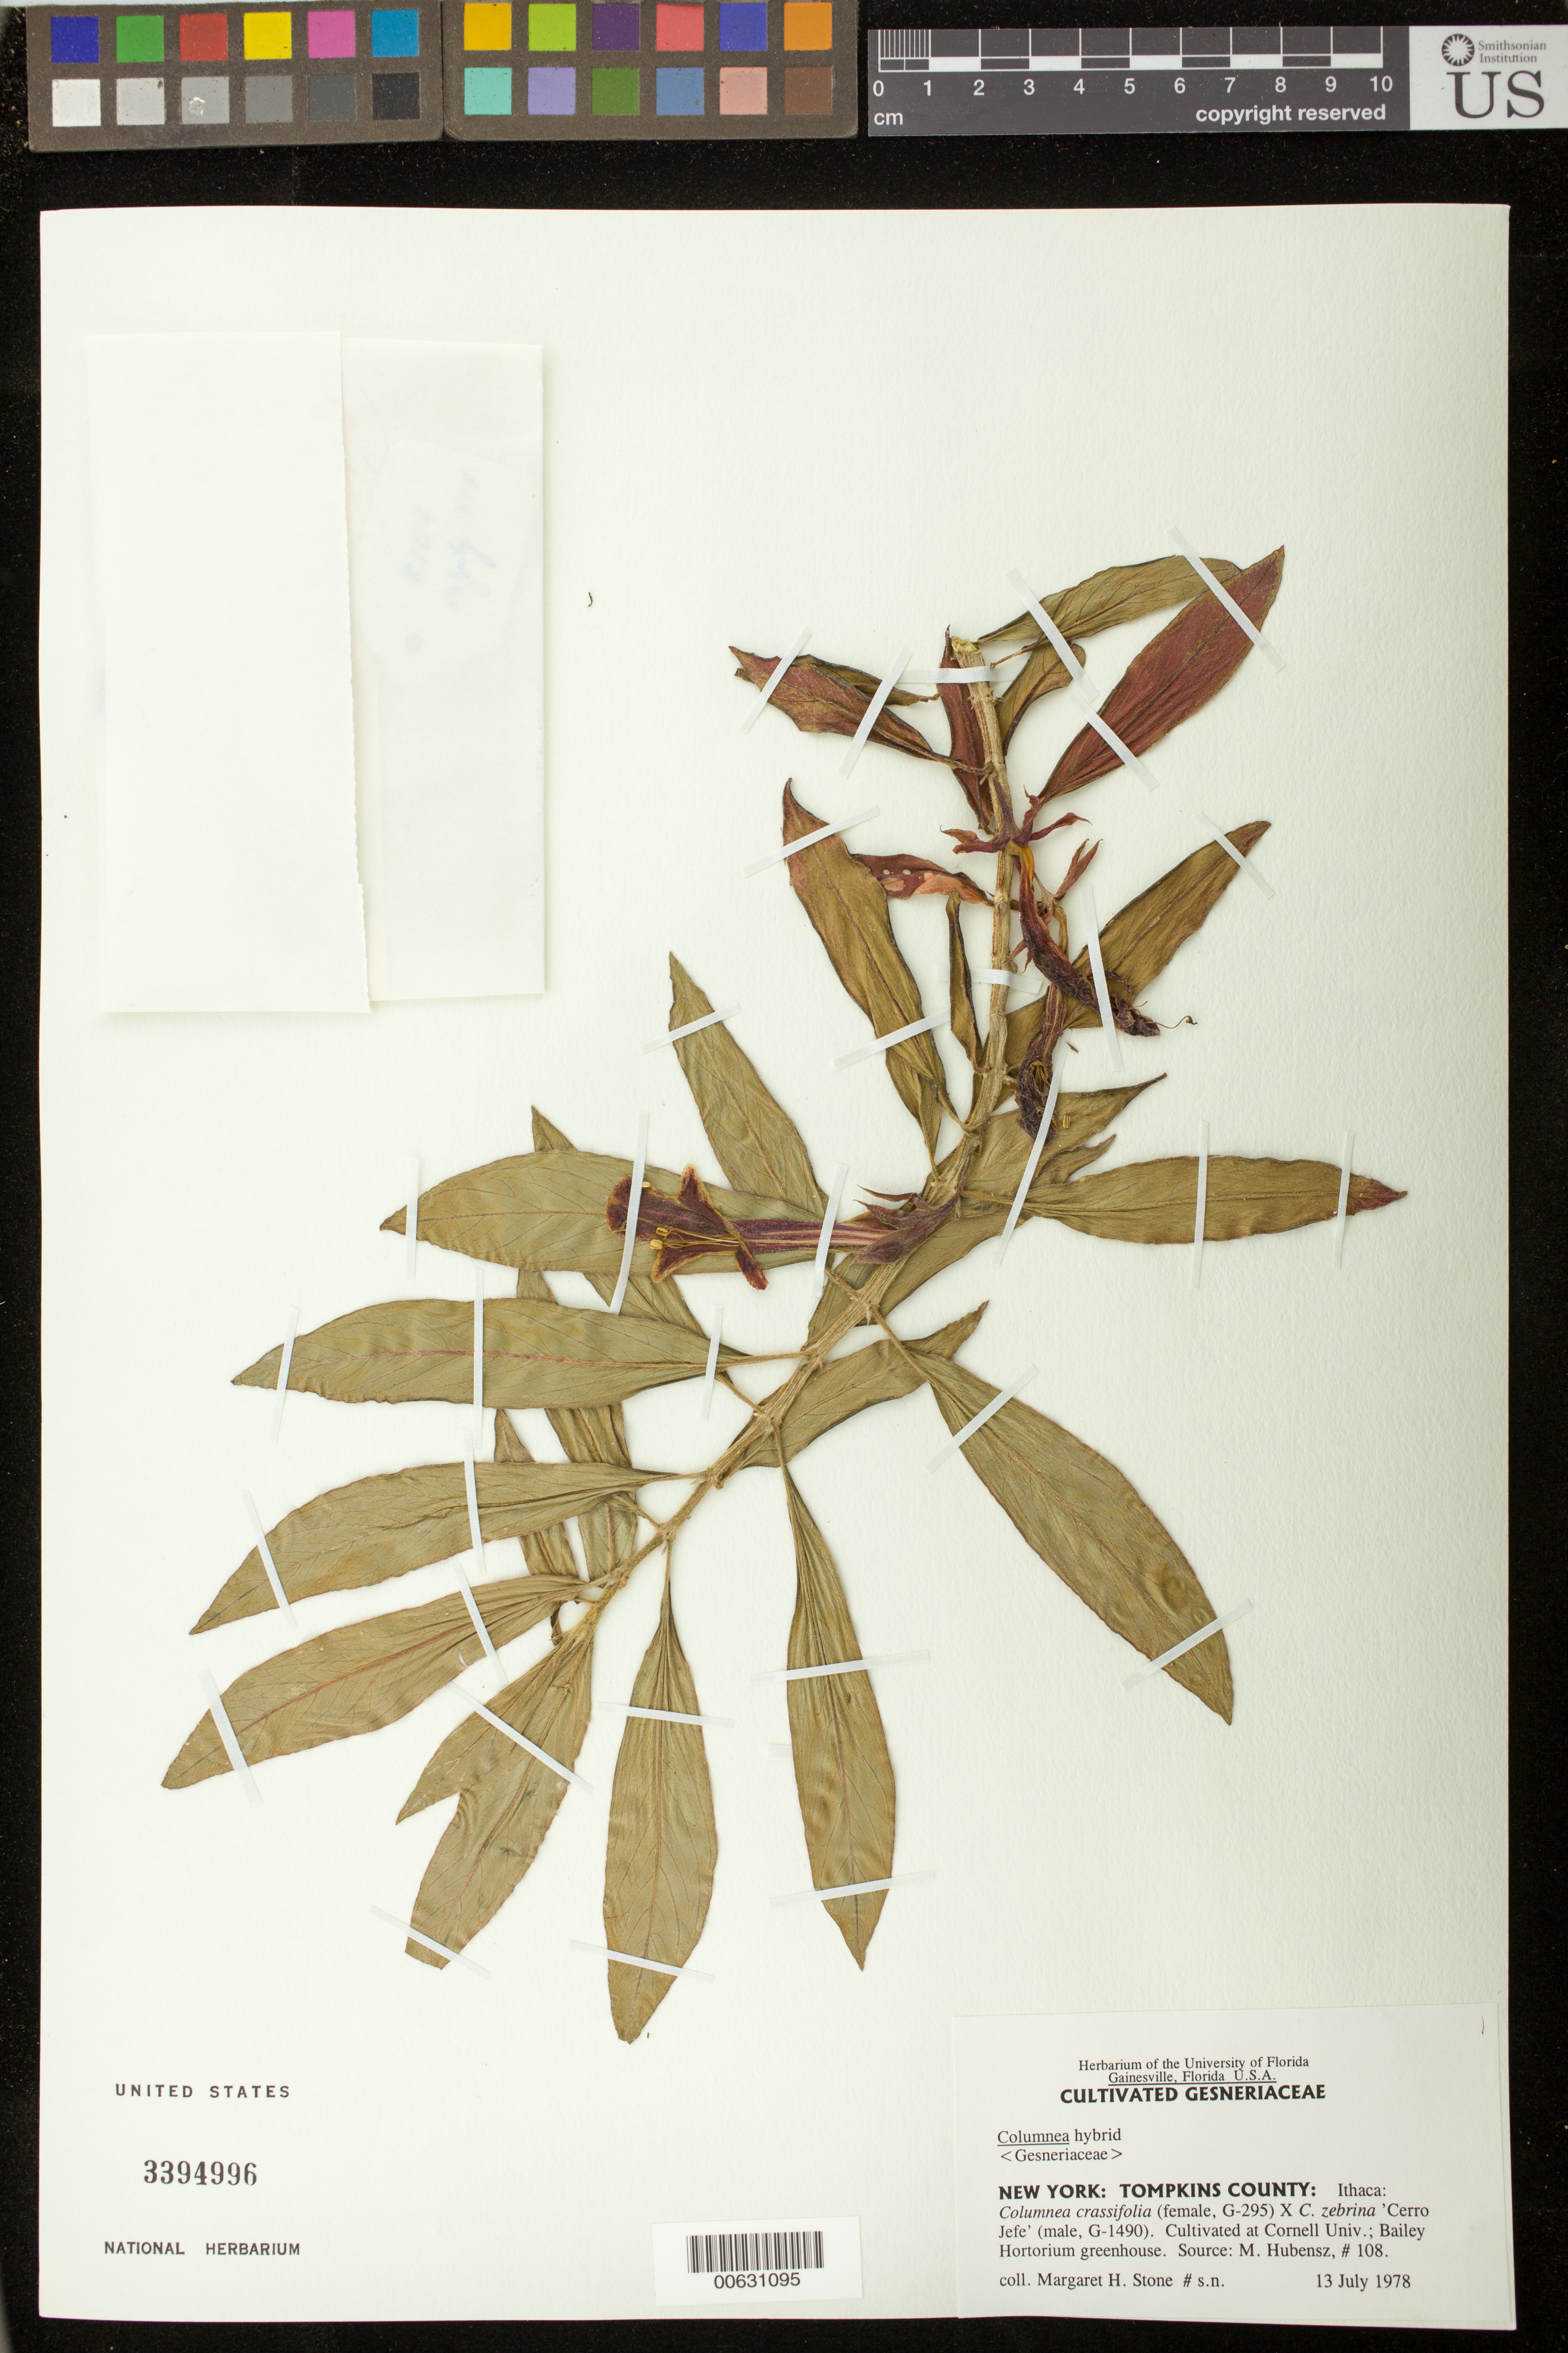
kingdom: Plantae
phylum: Tracheophyta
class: Magnoliopsida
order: Lamiales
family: Gesneriaceae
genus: Columnea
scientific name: Columnea hybrid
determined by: Skog, Laurence E.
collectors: M. Stone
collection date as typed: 13 Jul 1978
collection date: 1978-07-13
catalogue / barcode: US 3394996